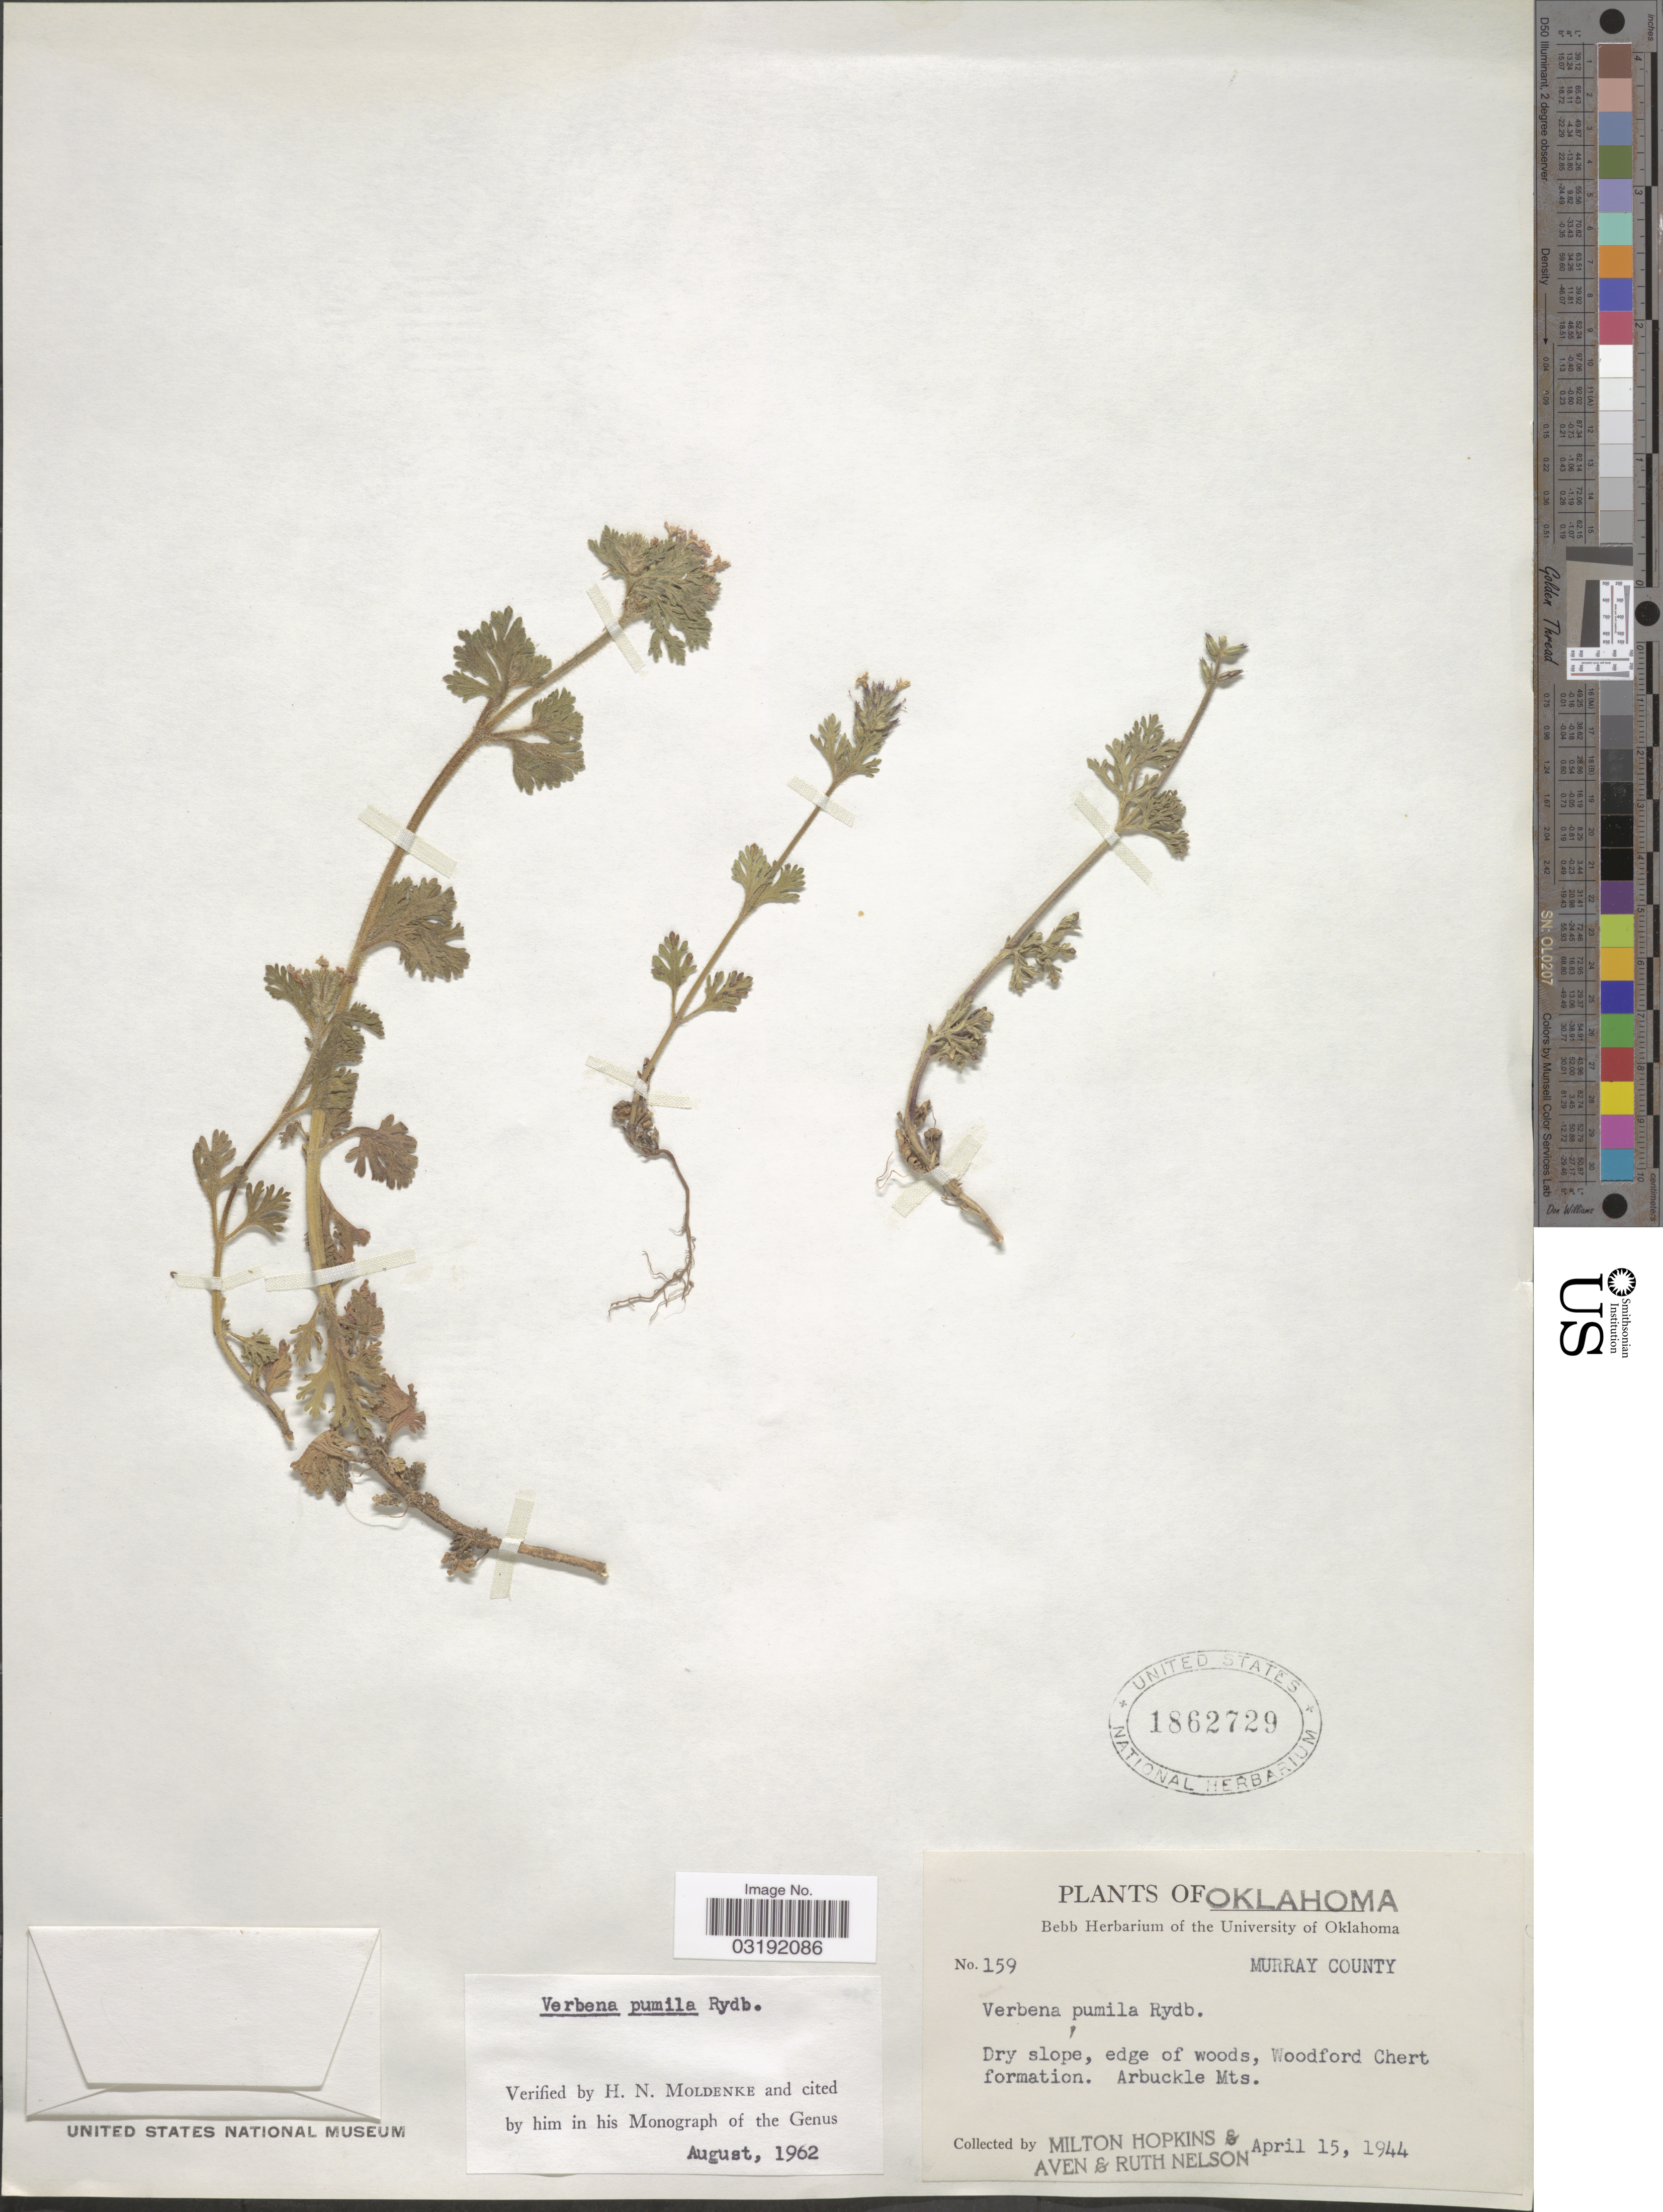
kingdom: Plantae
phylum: Tracheophyta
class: Magnoliopsida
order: Lamiales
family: Verbenaceae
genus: Verbena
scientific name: Verbena pumila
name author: Rydb.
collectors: M. Hopkins, A. Nelson & R. A. Nelson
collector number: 159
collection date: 1944-04-15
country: United States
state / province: Oklahoma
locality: Murray County. Woodford Chert formation, Arbuckle Mts.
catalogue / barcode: US 1862729